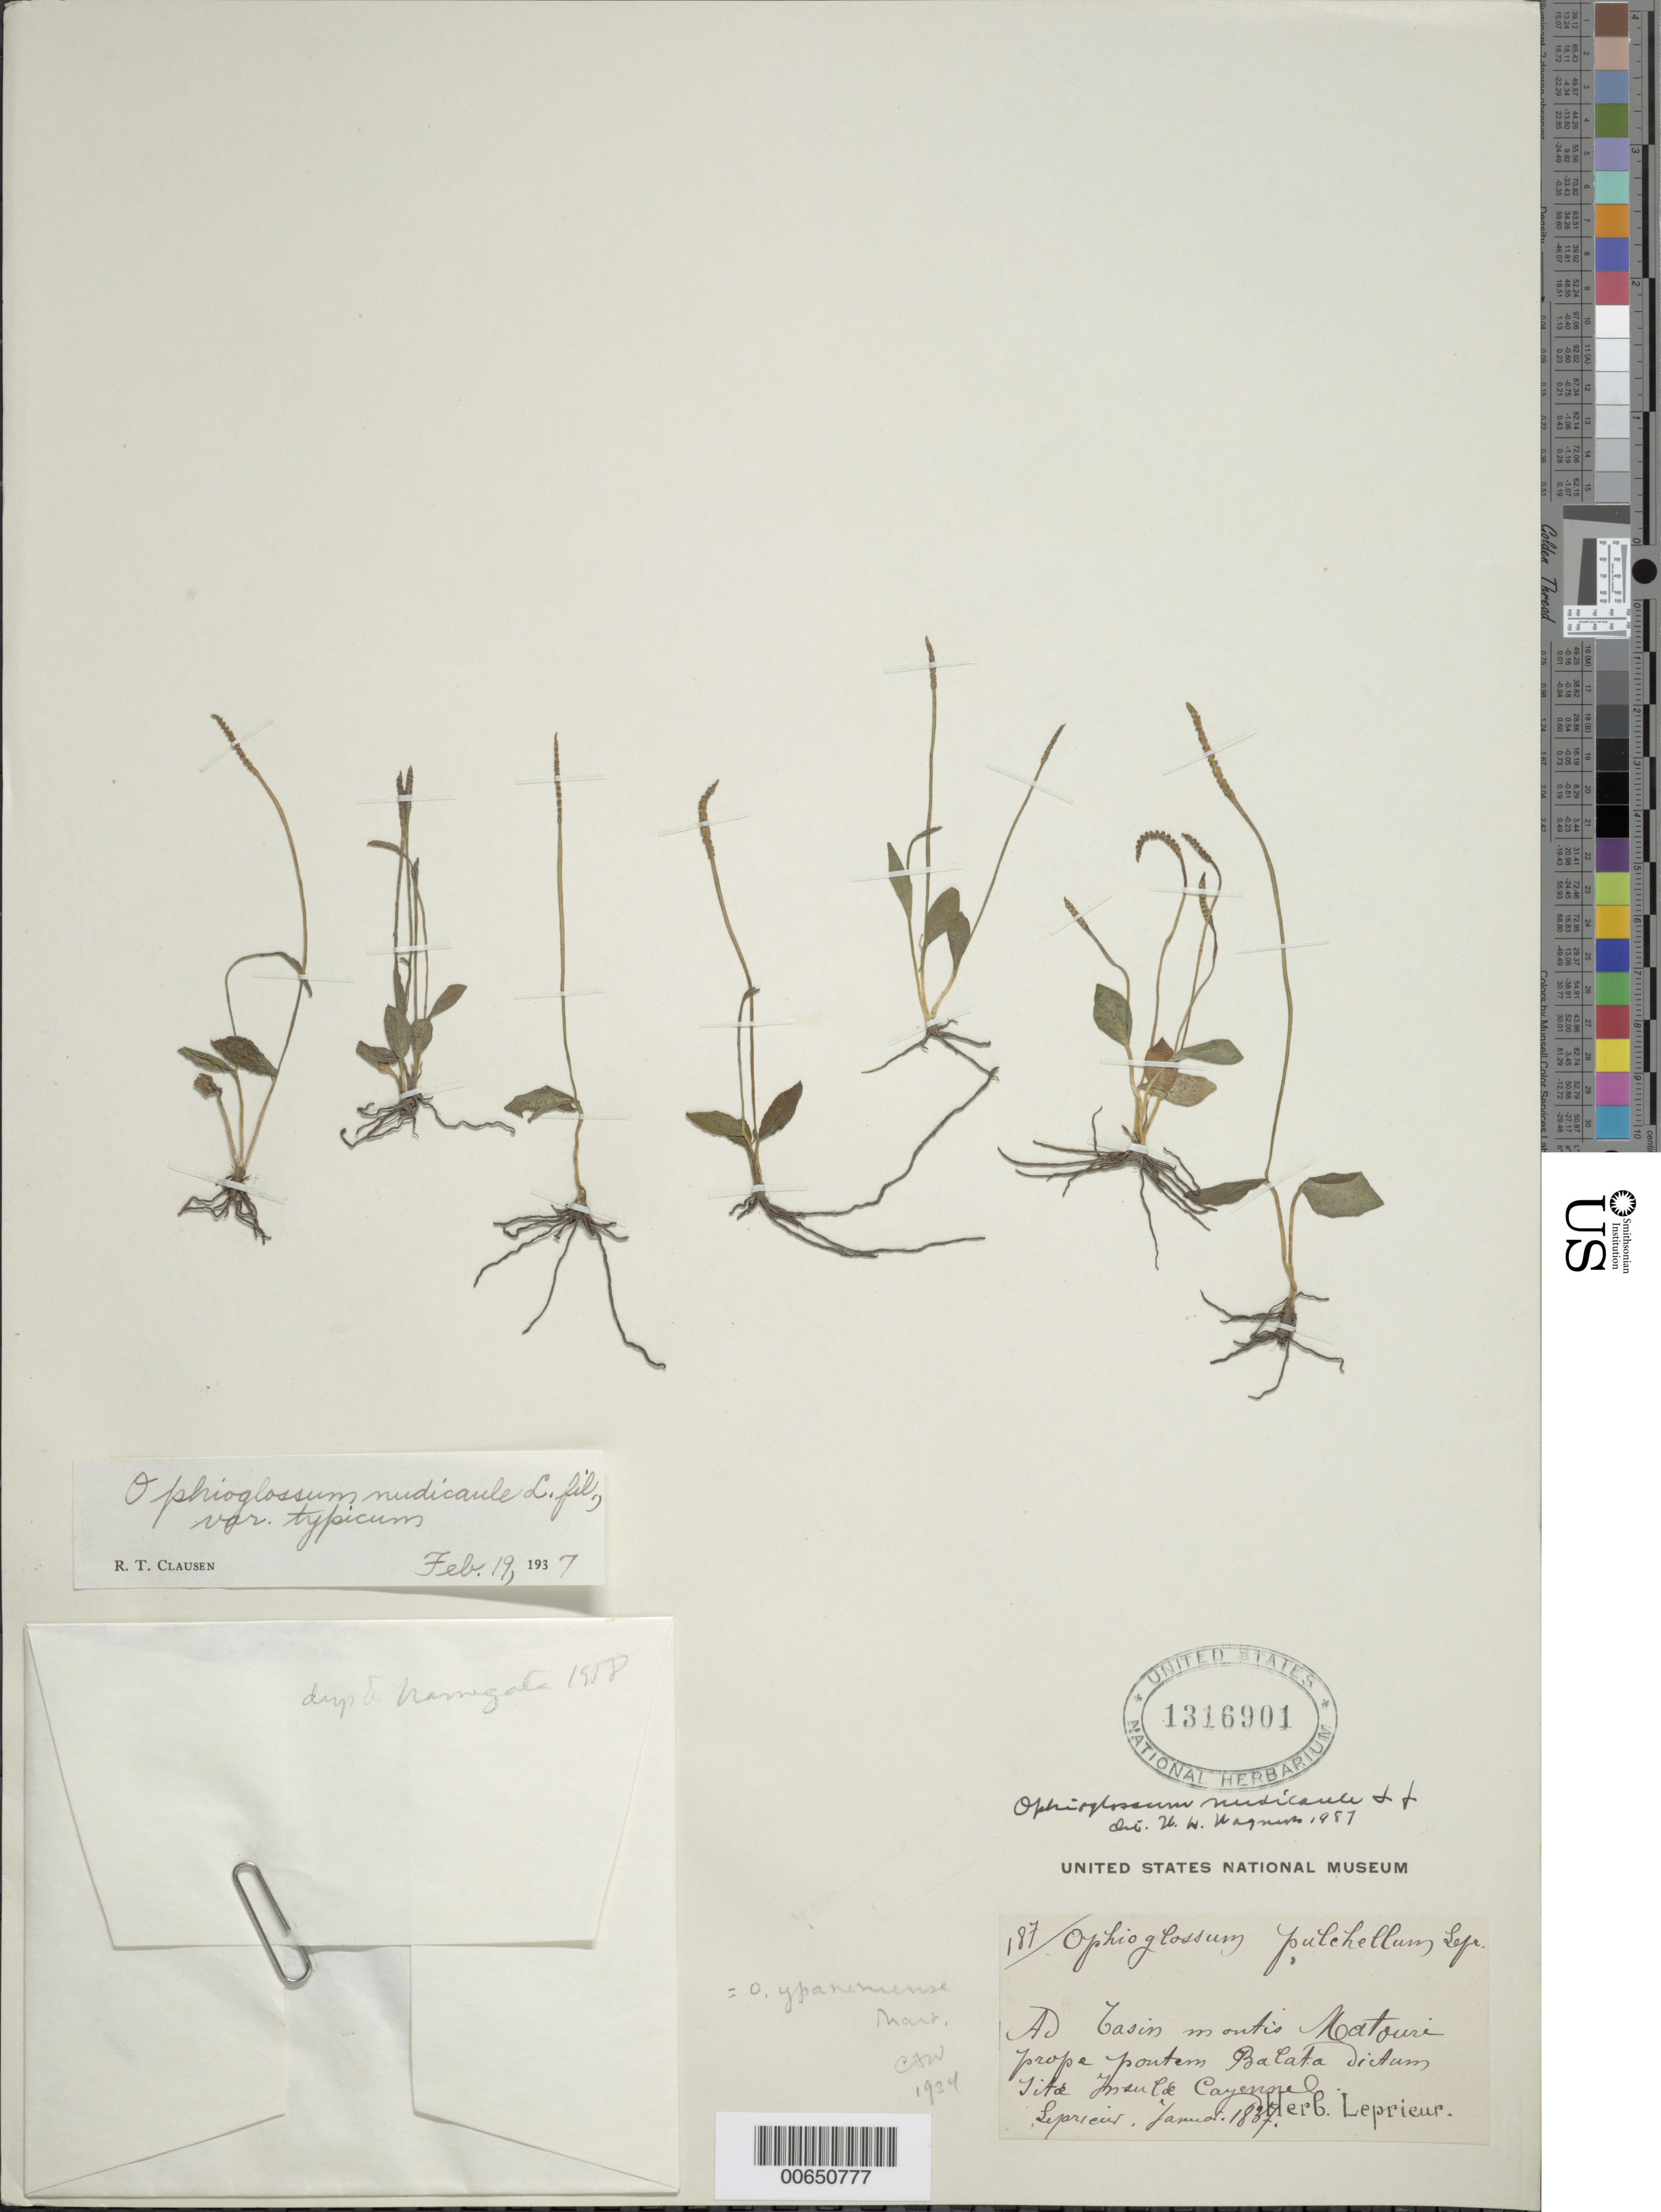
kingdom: Plantae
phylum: Tracheophyta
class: Polypodiopsida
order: Ophioglossales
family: Ophioglossaceae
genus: Ophioglossum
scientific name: Ophioglossum nudicaule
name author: L. f.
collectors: F. M. R. Leprieur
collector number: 187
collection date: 1837-01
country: French Guiana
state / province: Cayenne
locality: Ad basin montis Natoure prope pontem Balata dictum sitae Insulae Cayen [illegible text]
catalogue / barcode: US 1316901